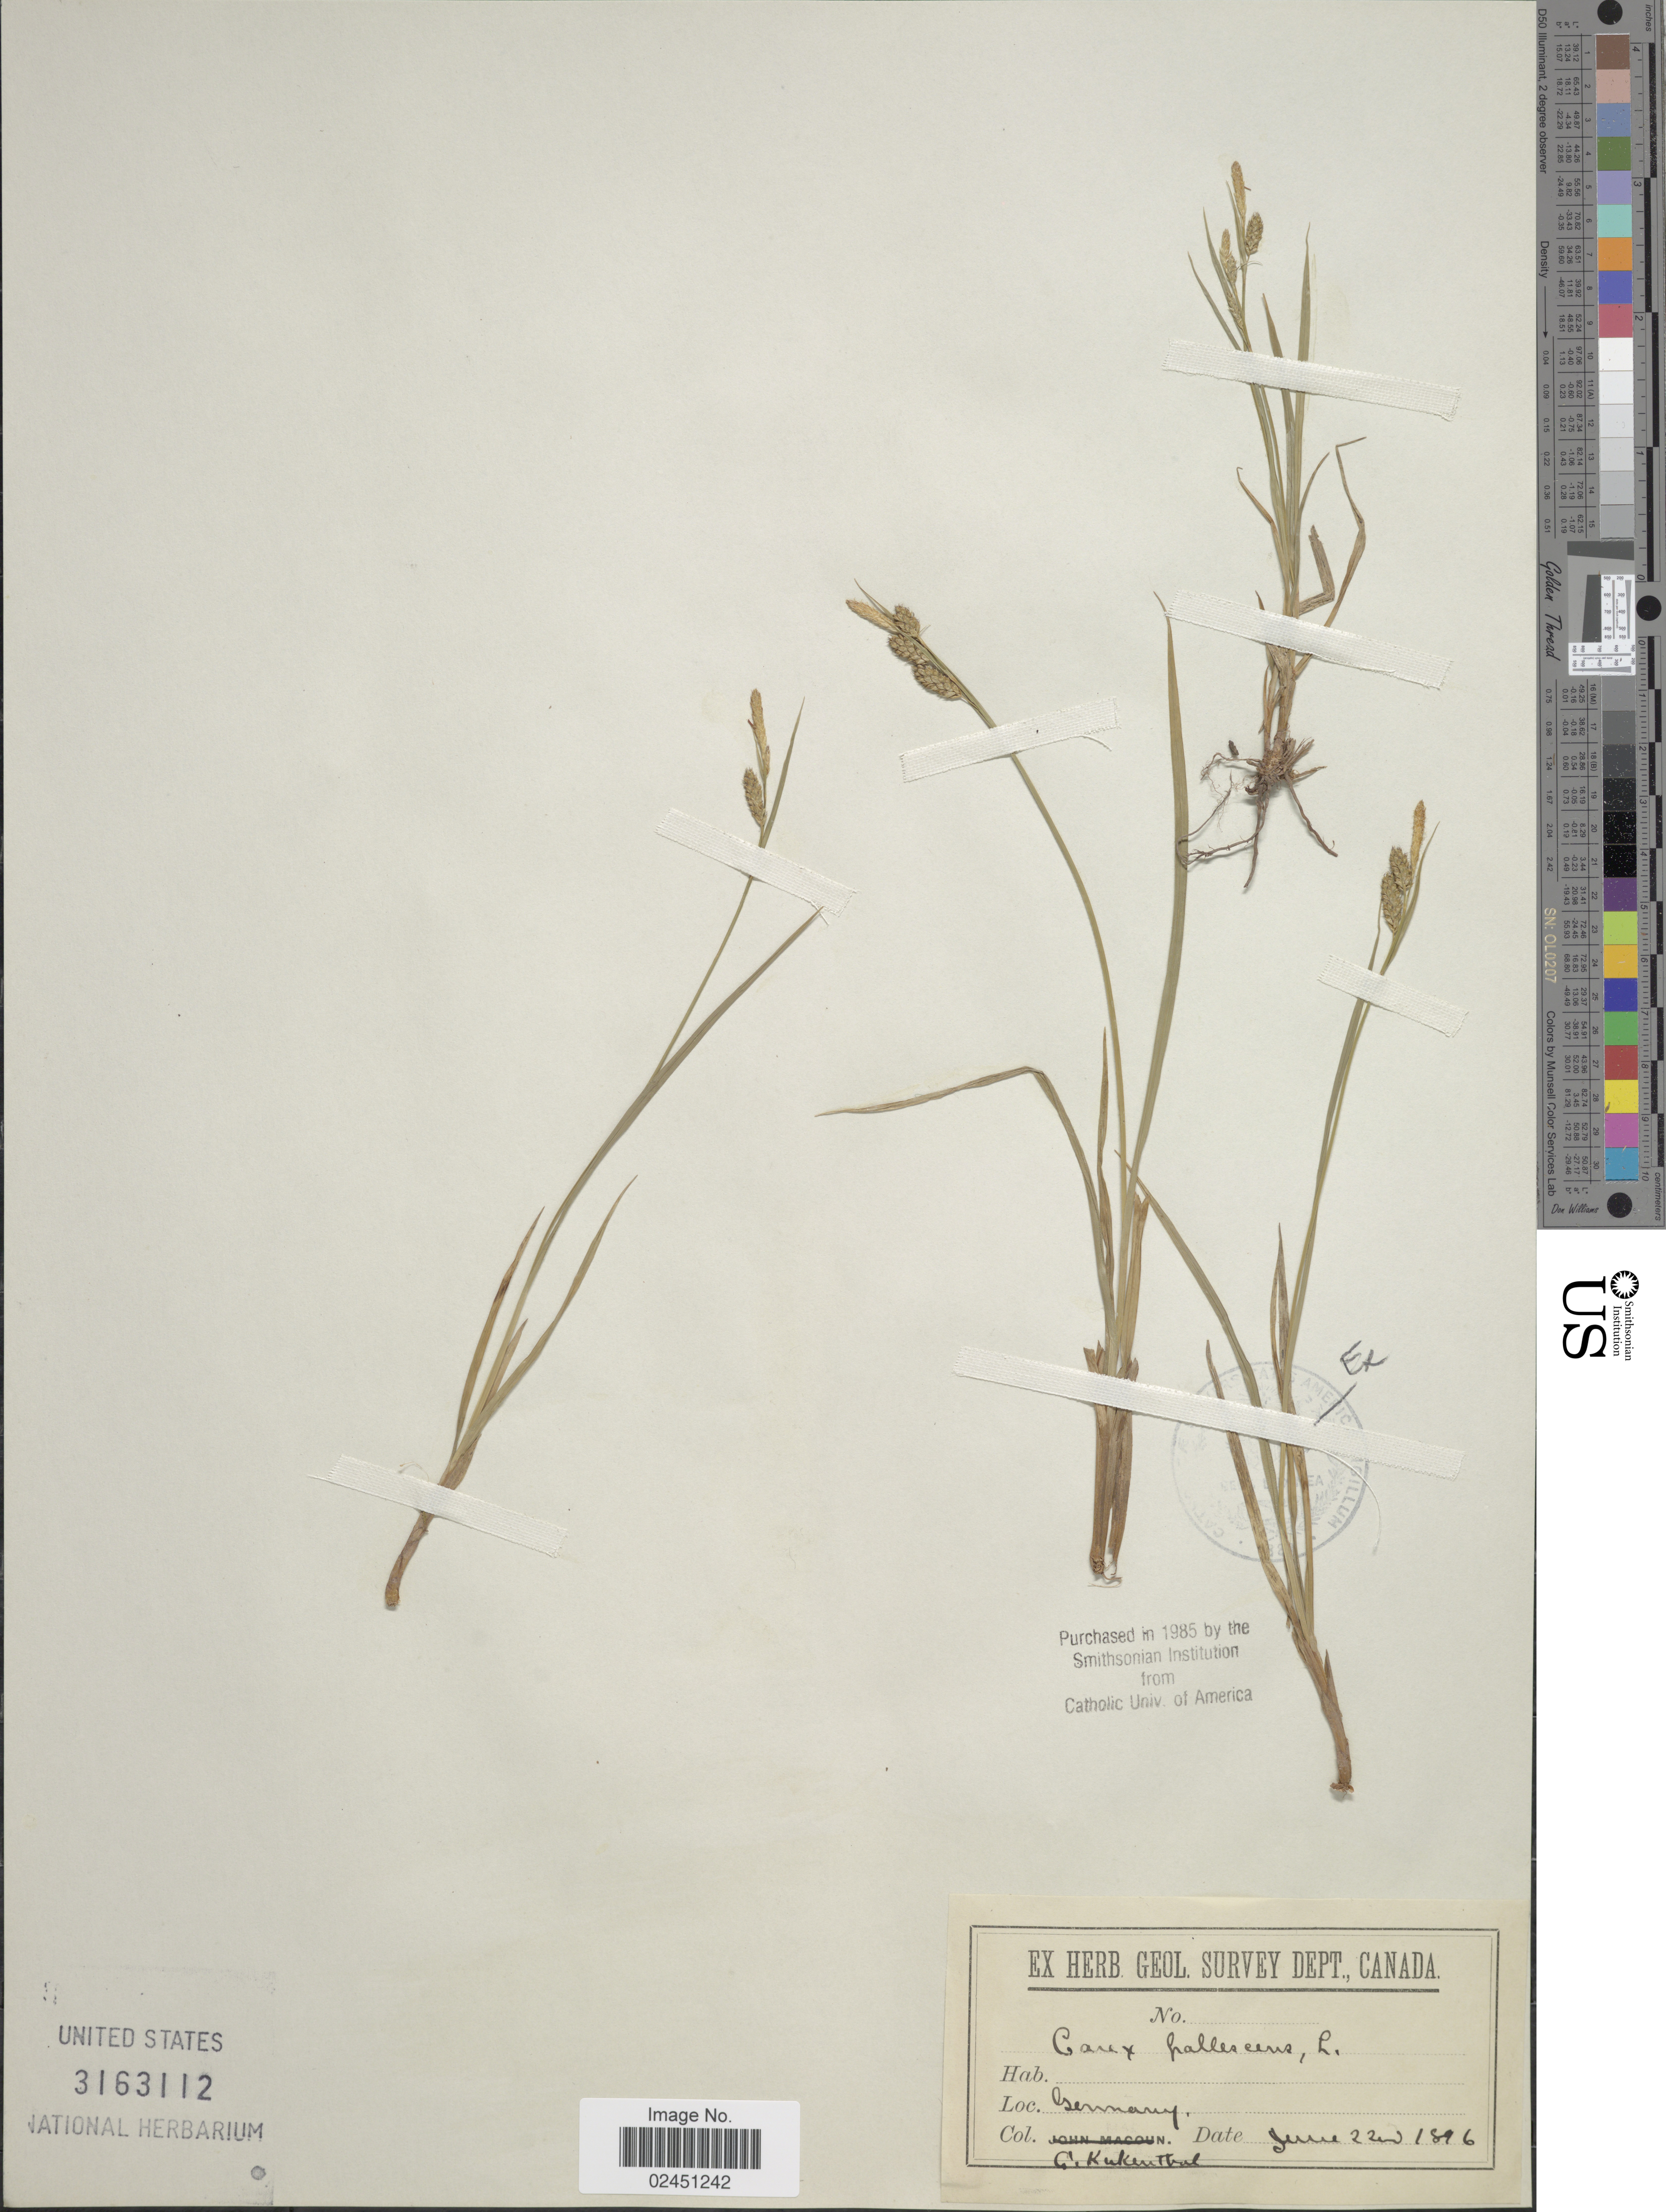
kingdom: Plantae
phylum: Tracheophyta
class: Liliopsida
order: Poales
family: Cyperaceae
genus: Carex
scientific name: Carex pallescens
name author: L.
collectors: G. Kükenthal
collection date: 1896-06-22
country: Germany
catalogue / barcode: US 3163112